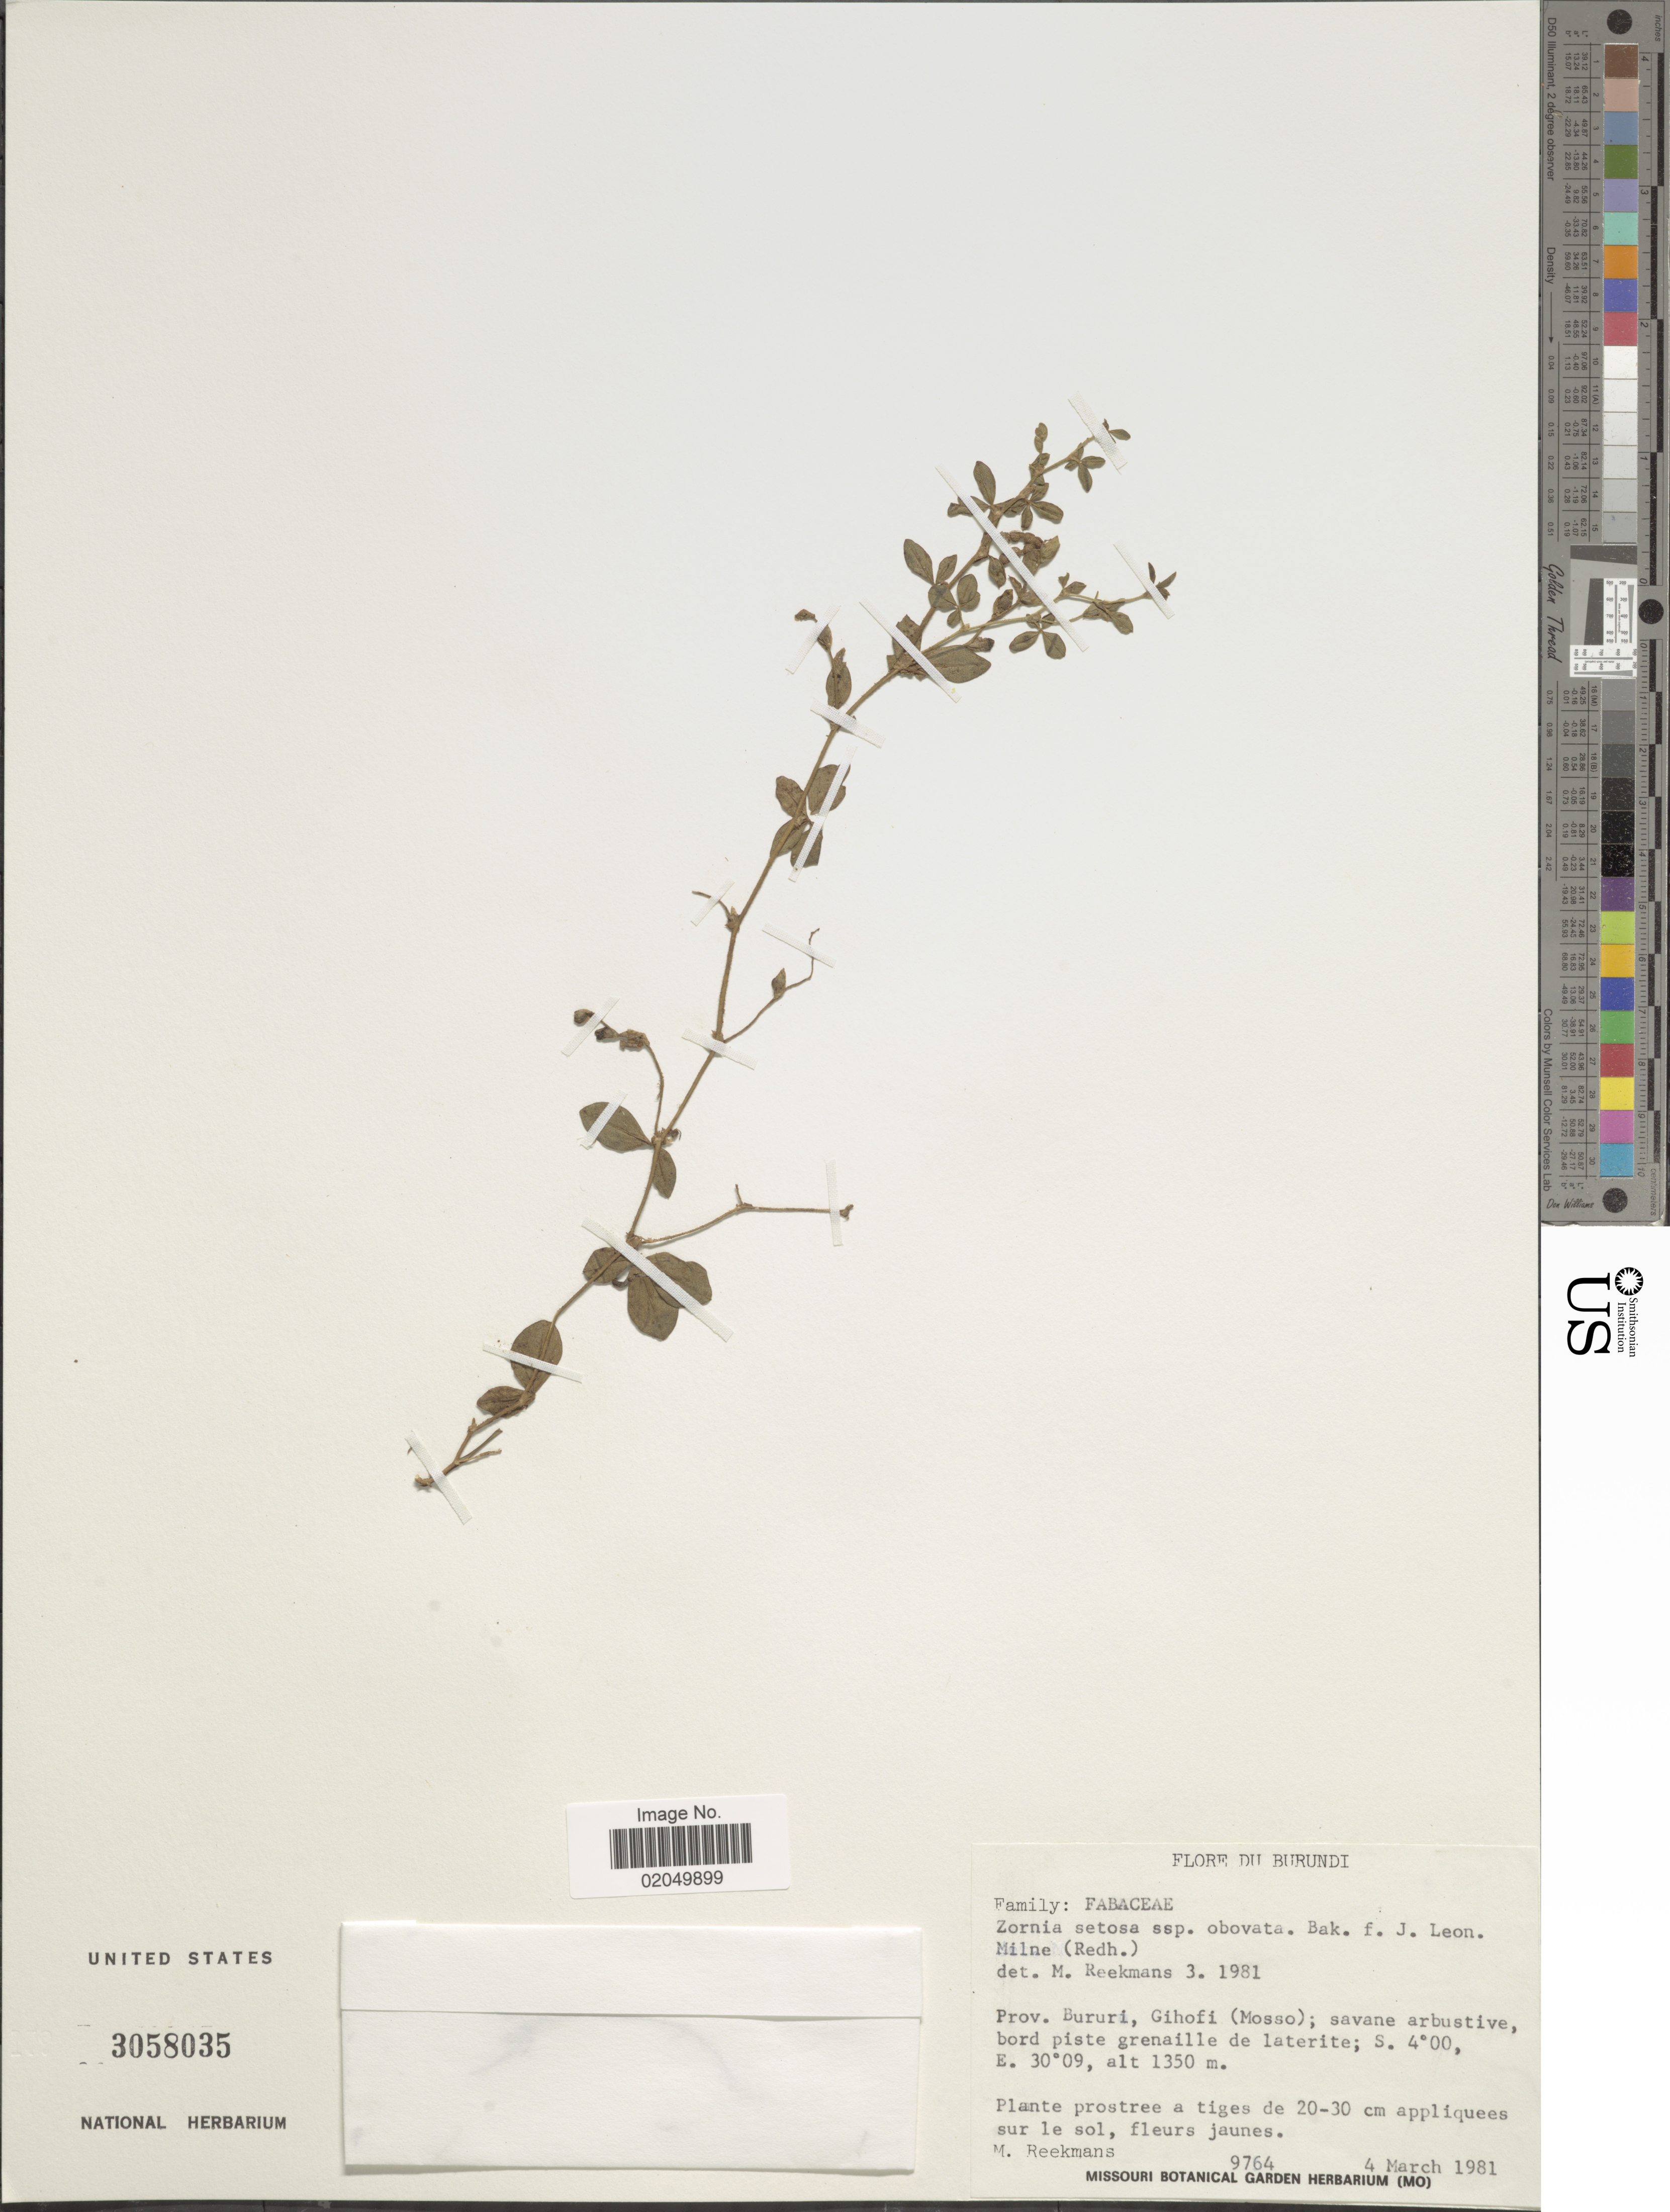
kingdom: Plantae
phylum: Tracheophyta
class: Magnoliopsida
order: Fabales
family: Fabaceae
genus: Zornia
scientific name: Zornia setosa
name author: Baker f.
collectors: M. Reekmans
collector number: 9764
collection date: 1981-03-04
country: Burundi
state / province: Bururi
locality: Gihofi (Mosso)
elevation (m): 1350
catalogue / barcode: US 3058035